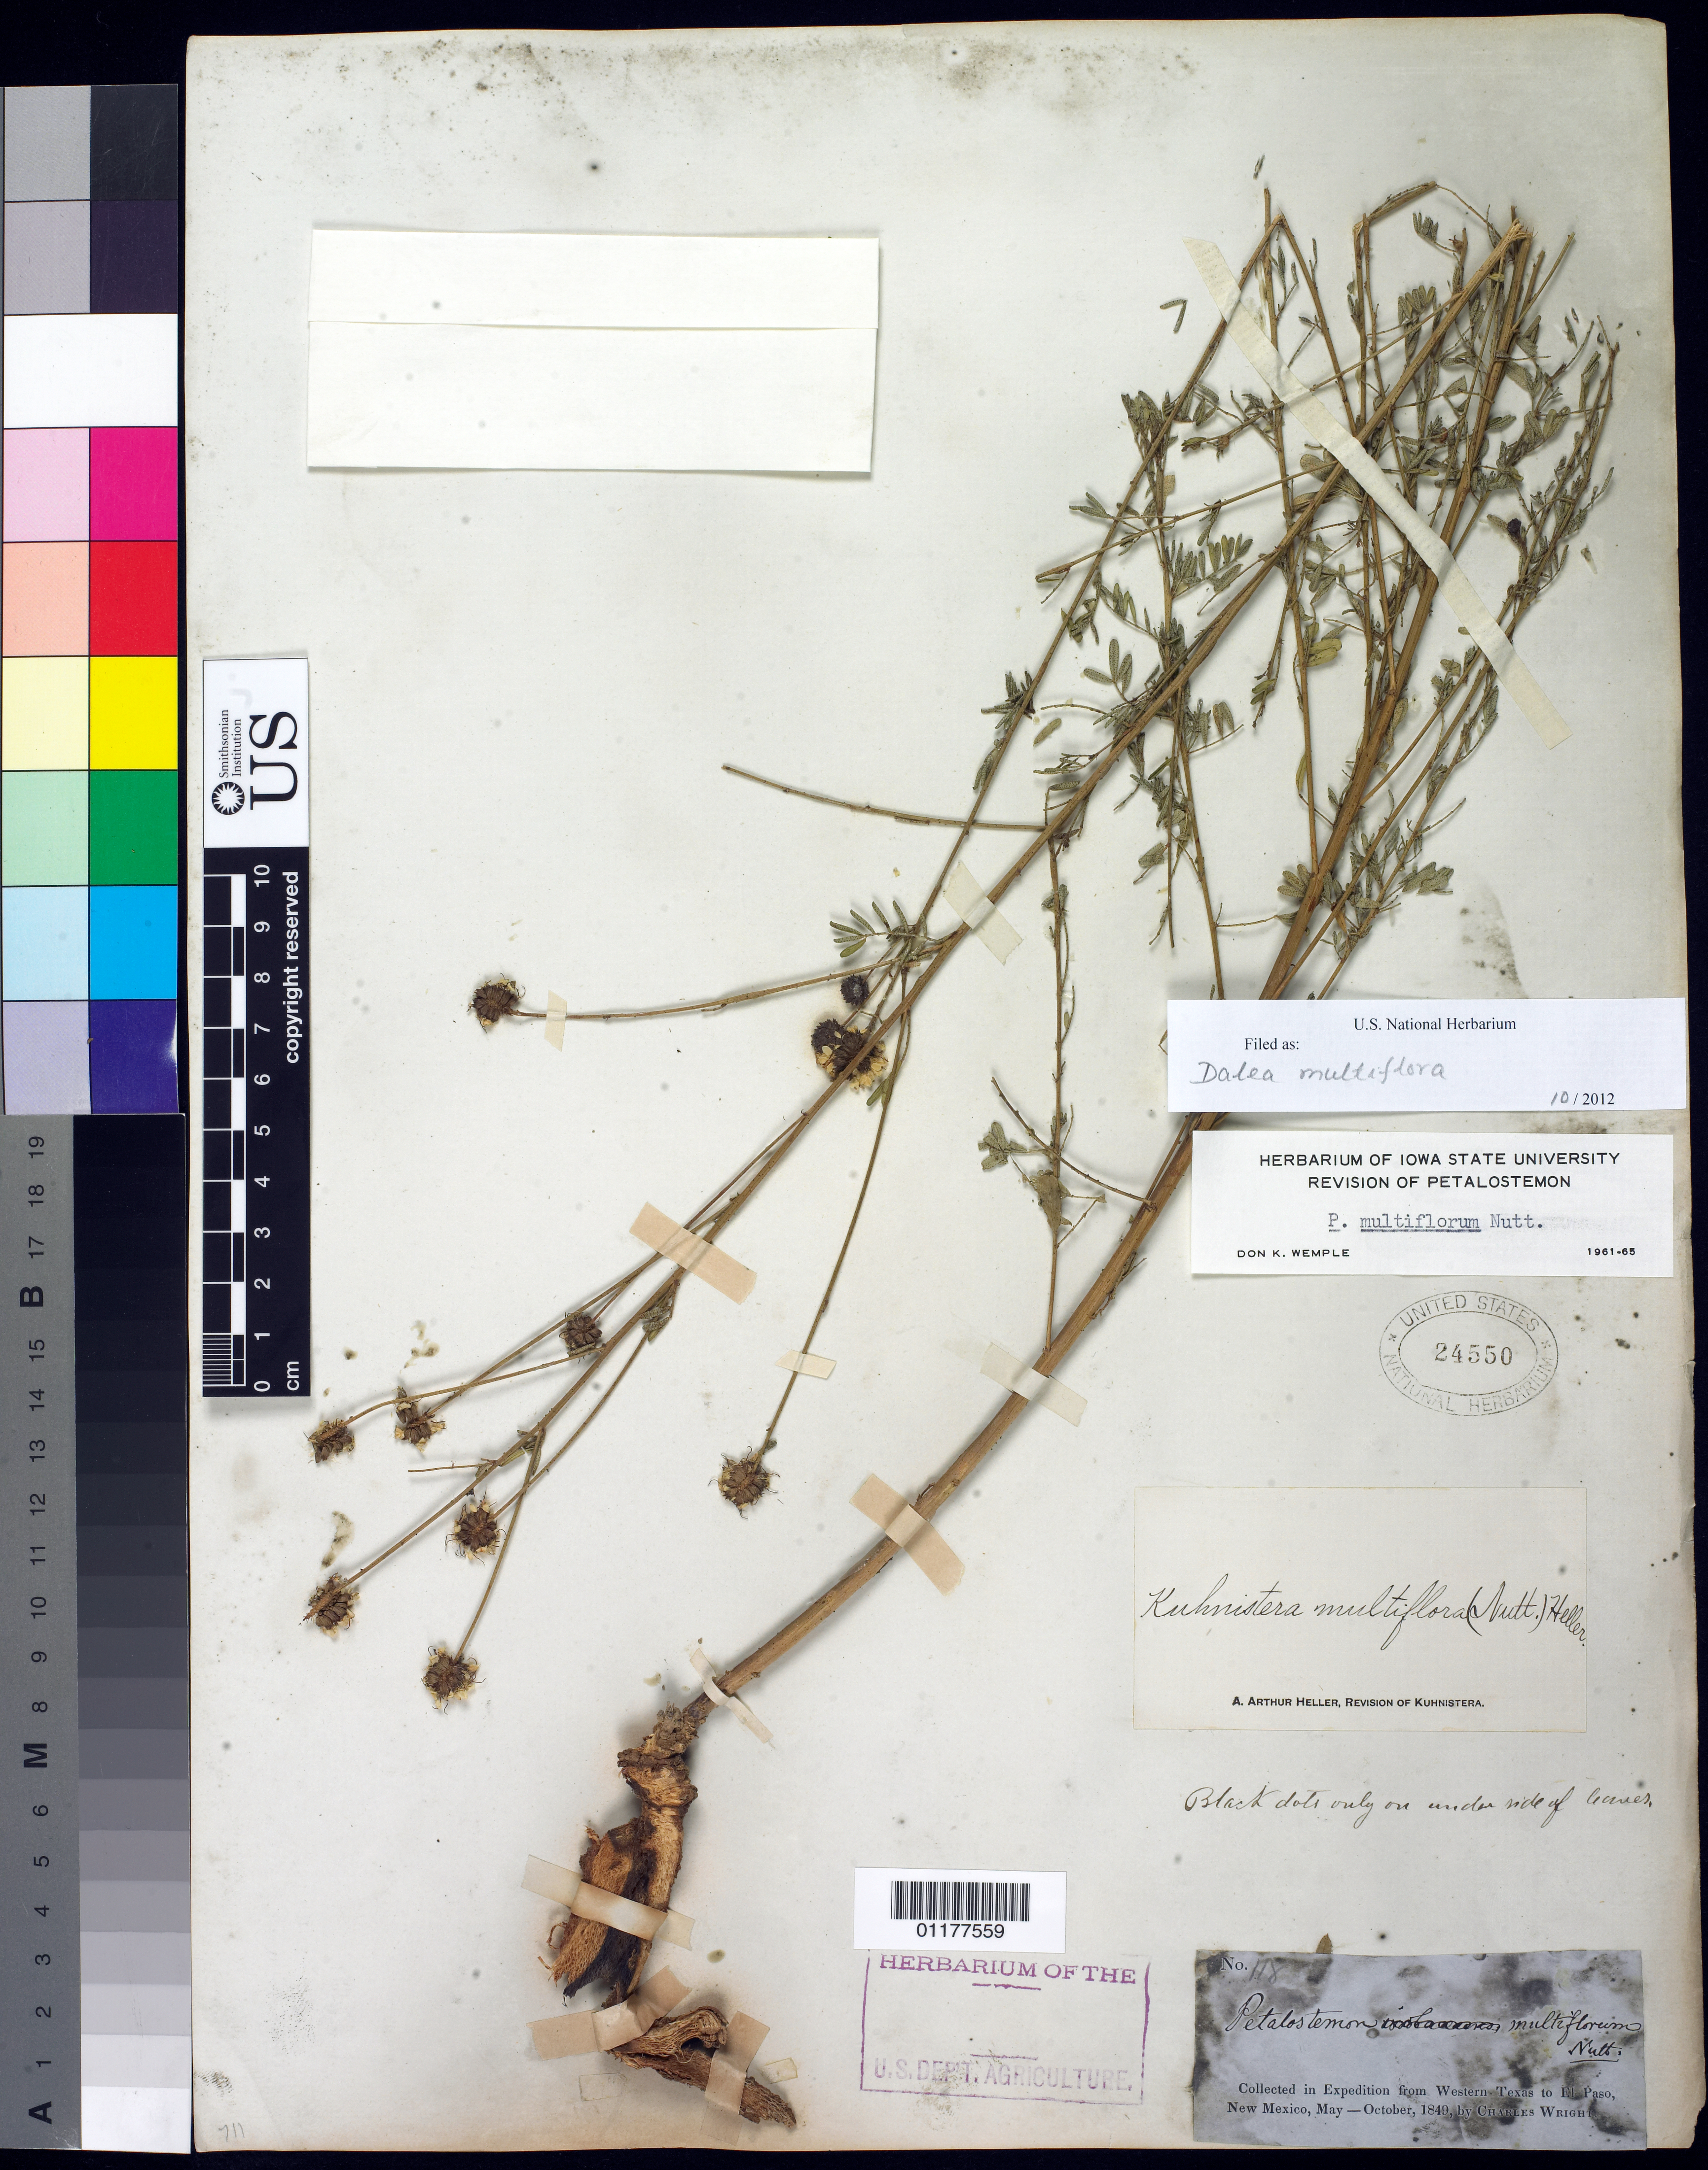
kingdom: Plantae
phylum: Tracheophyta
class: Magnoliopsida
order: Fabales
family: Fabaceae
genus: Dalea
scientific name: Dalea multiflora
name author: (Nutt.) Shinners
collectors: C. Wright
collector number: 118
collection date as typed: May 1849 to -- Oct 1849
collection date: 1849-05/1849-10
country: United States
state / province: New Mexico / Texas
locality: W Texas to El Paso, New Mexico.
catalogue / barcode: US 24550